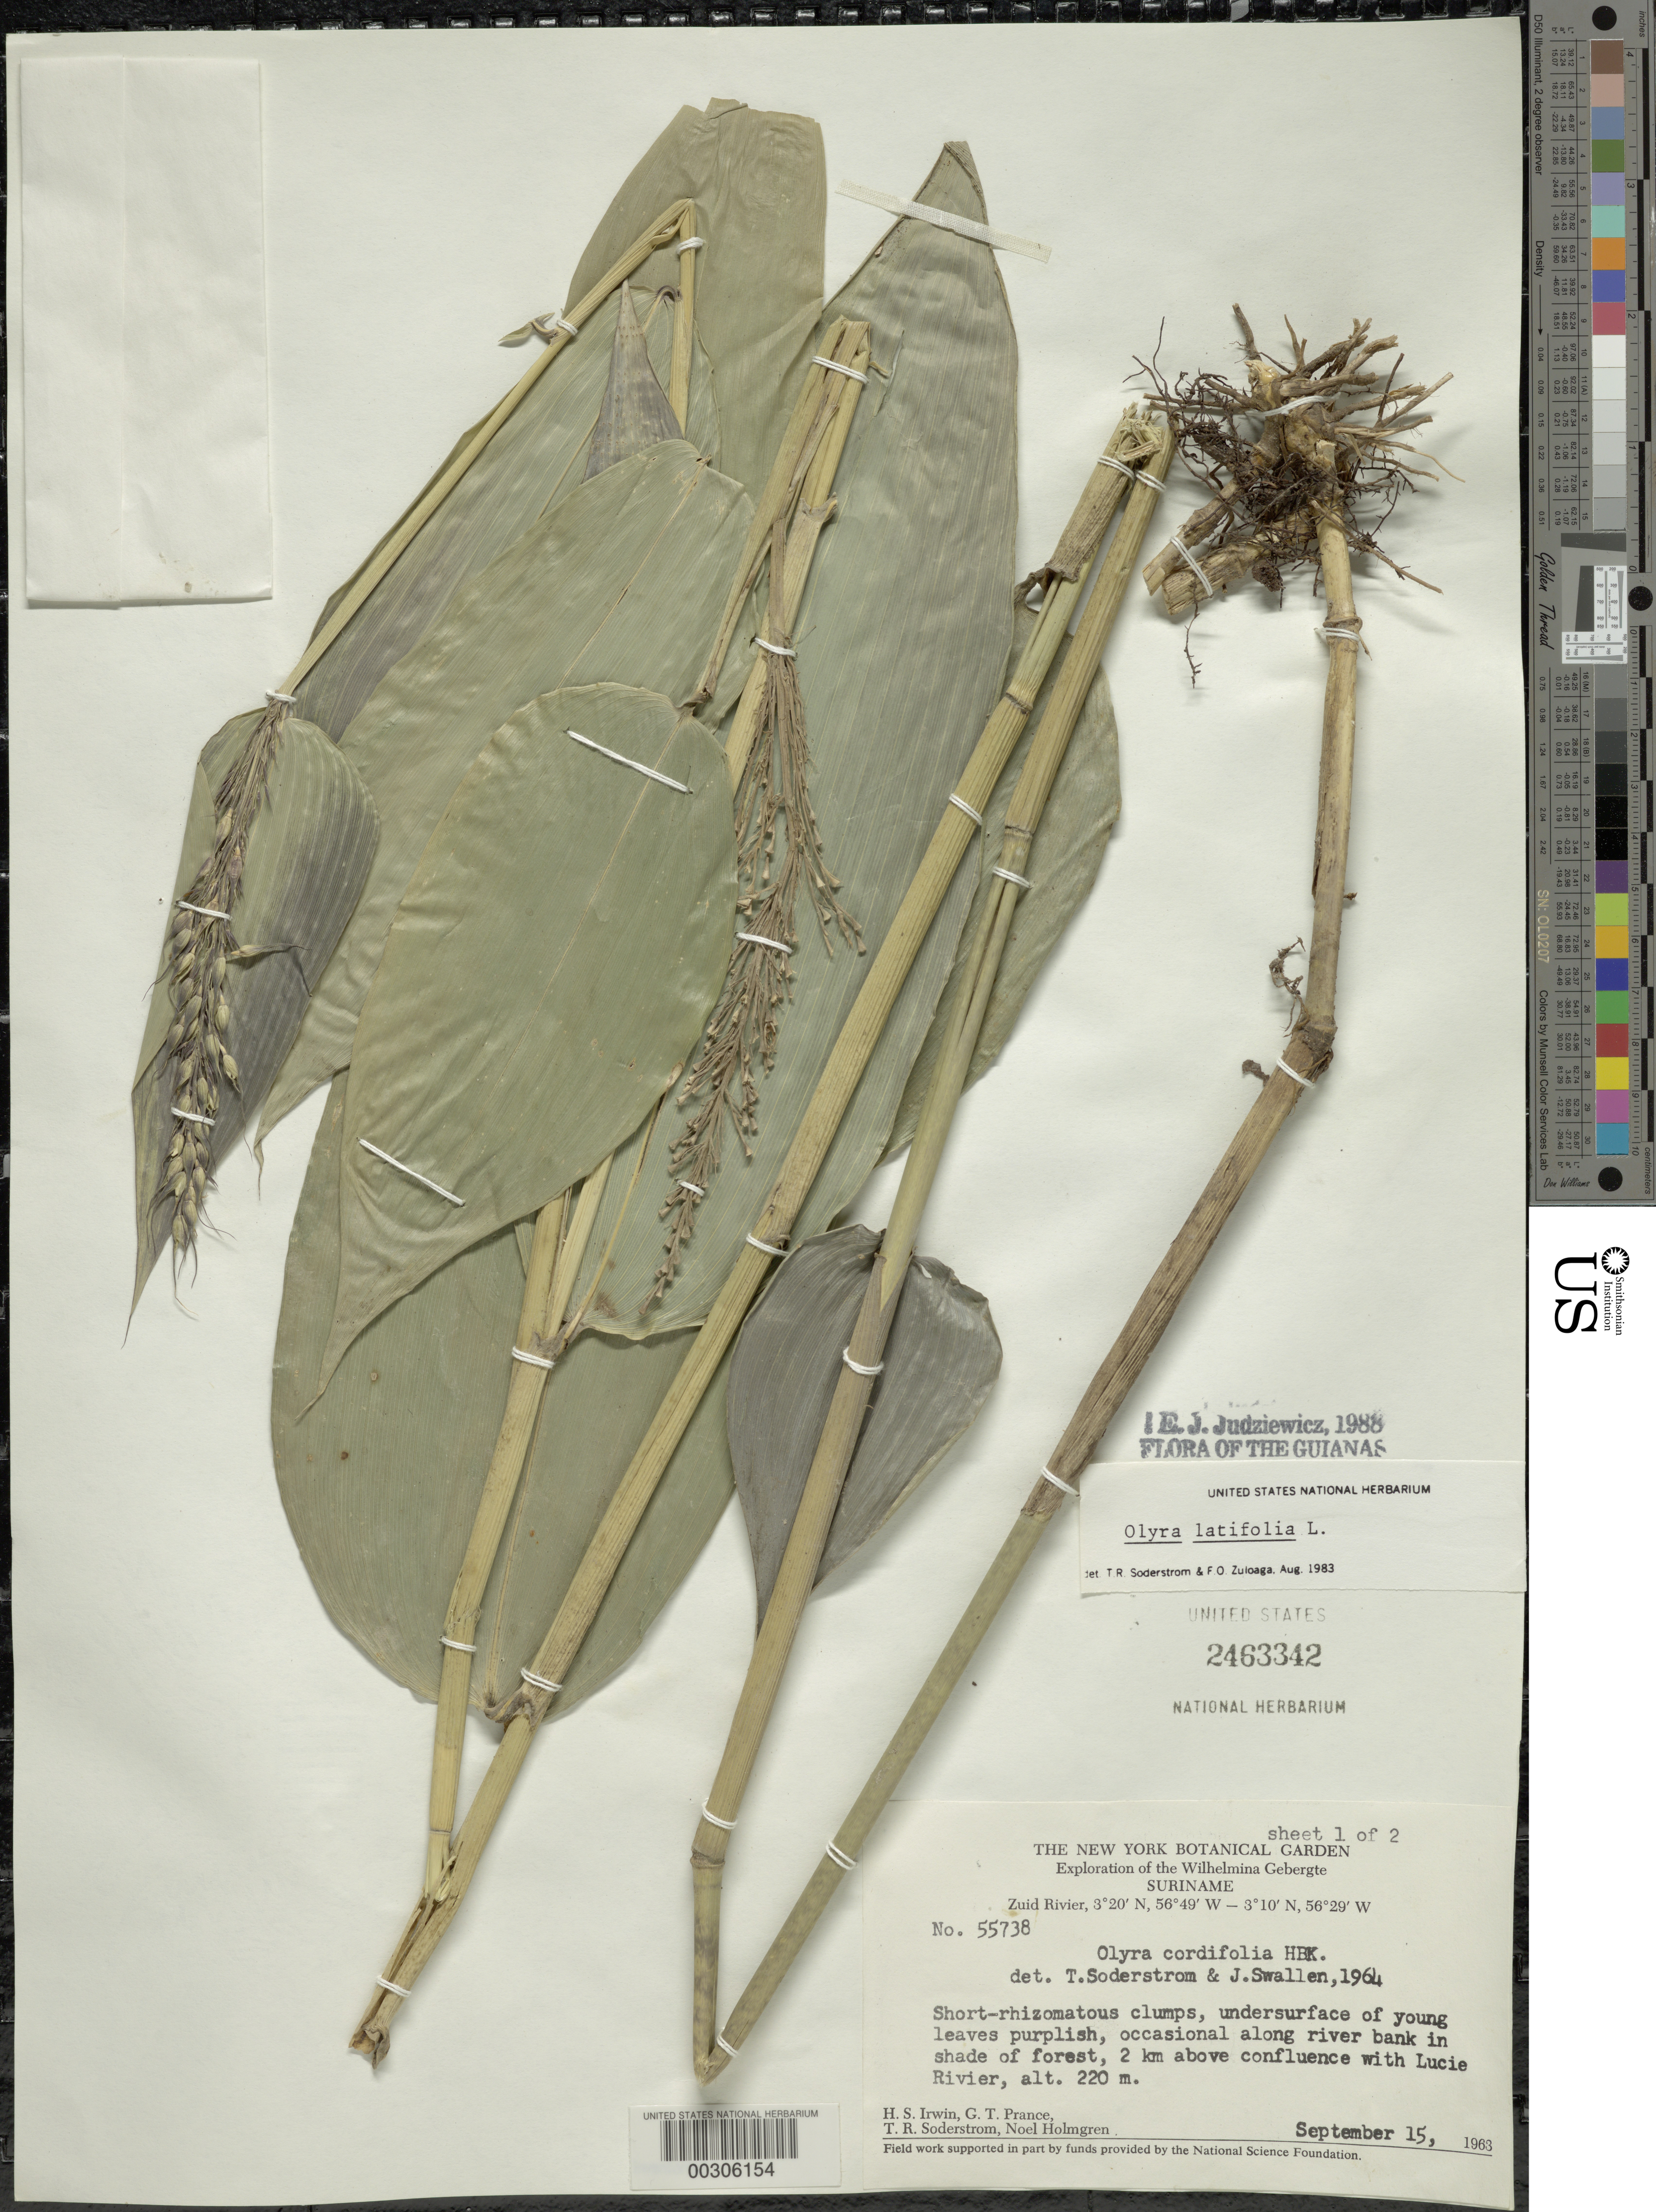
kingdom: Plantae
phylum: Tracheophyta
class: Liliopsida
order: Poales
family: Poaceae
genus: Olyra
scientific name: Olyra latifolia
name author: L.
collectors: H. Irwin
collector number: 55738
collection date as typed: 15 Sep 1963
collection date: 1963-09-15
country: Suriname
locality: Zuid river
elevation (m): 220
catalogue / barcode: US 2463342